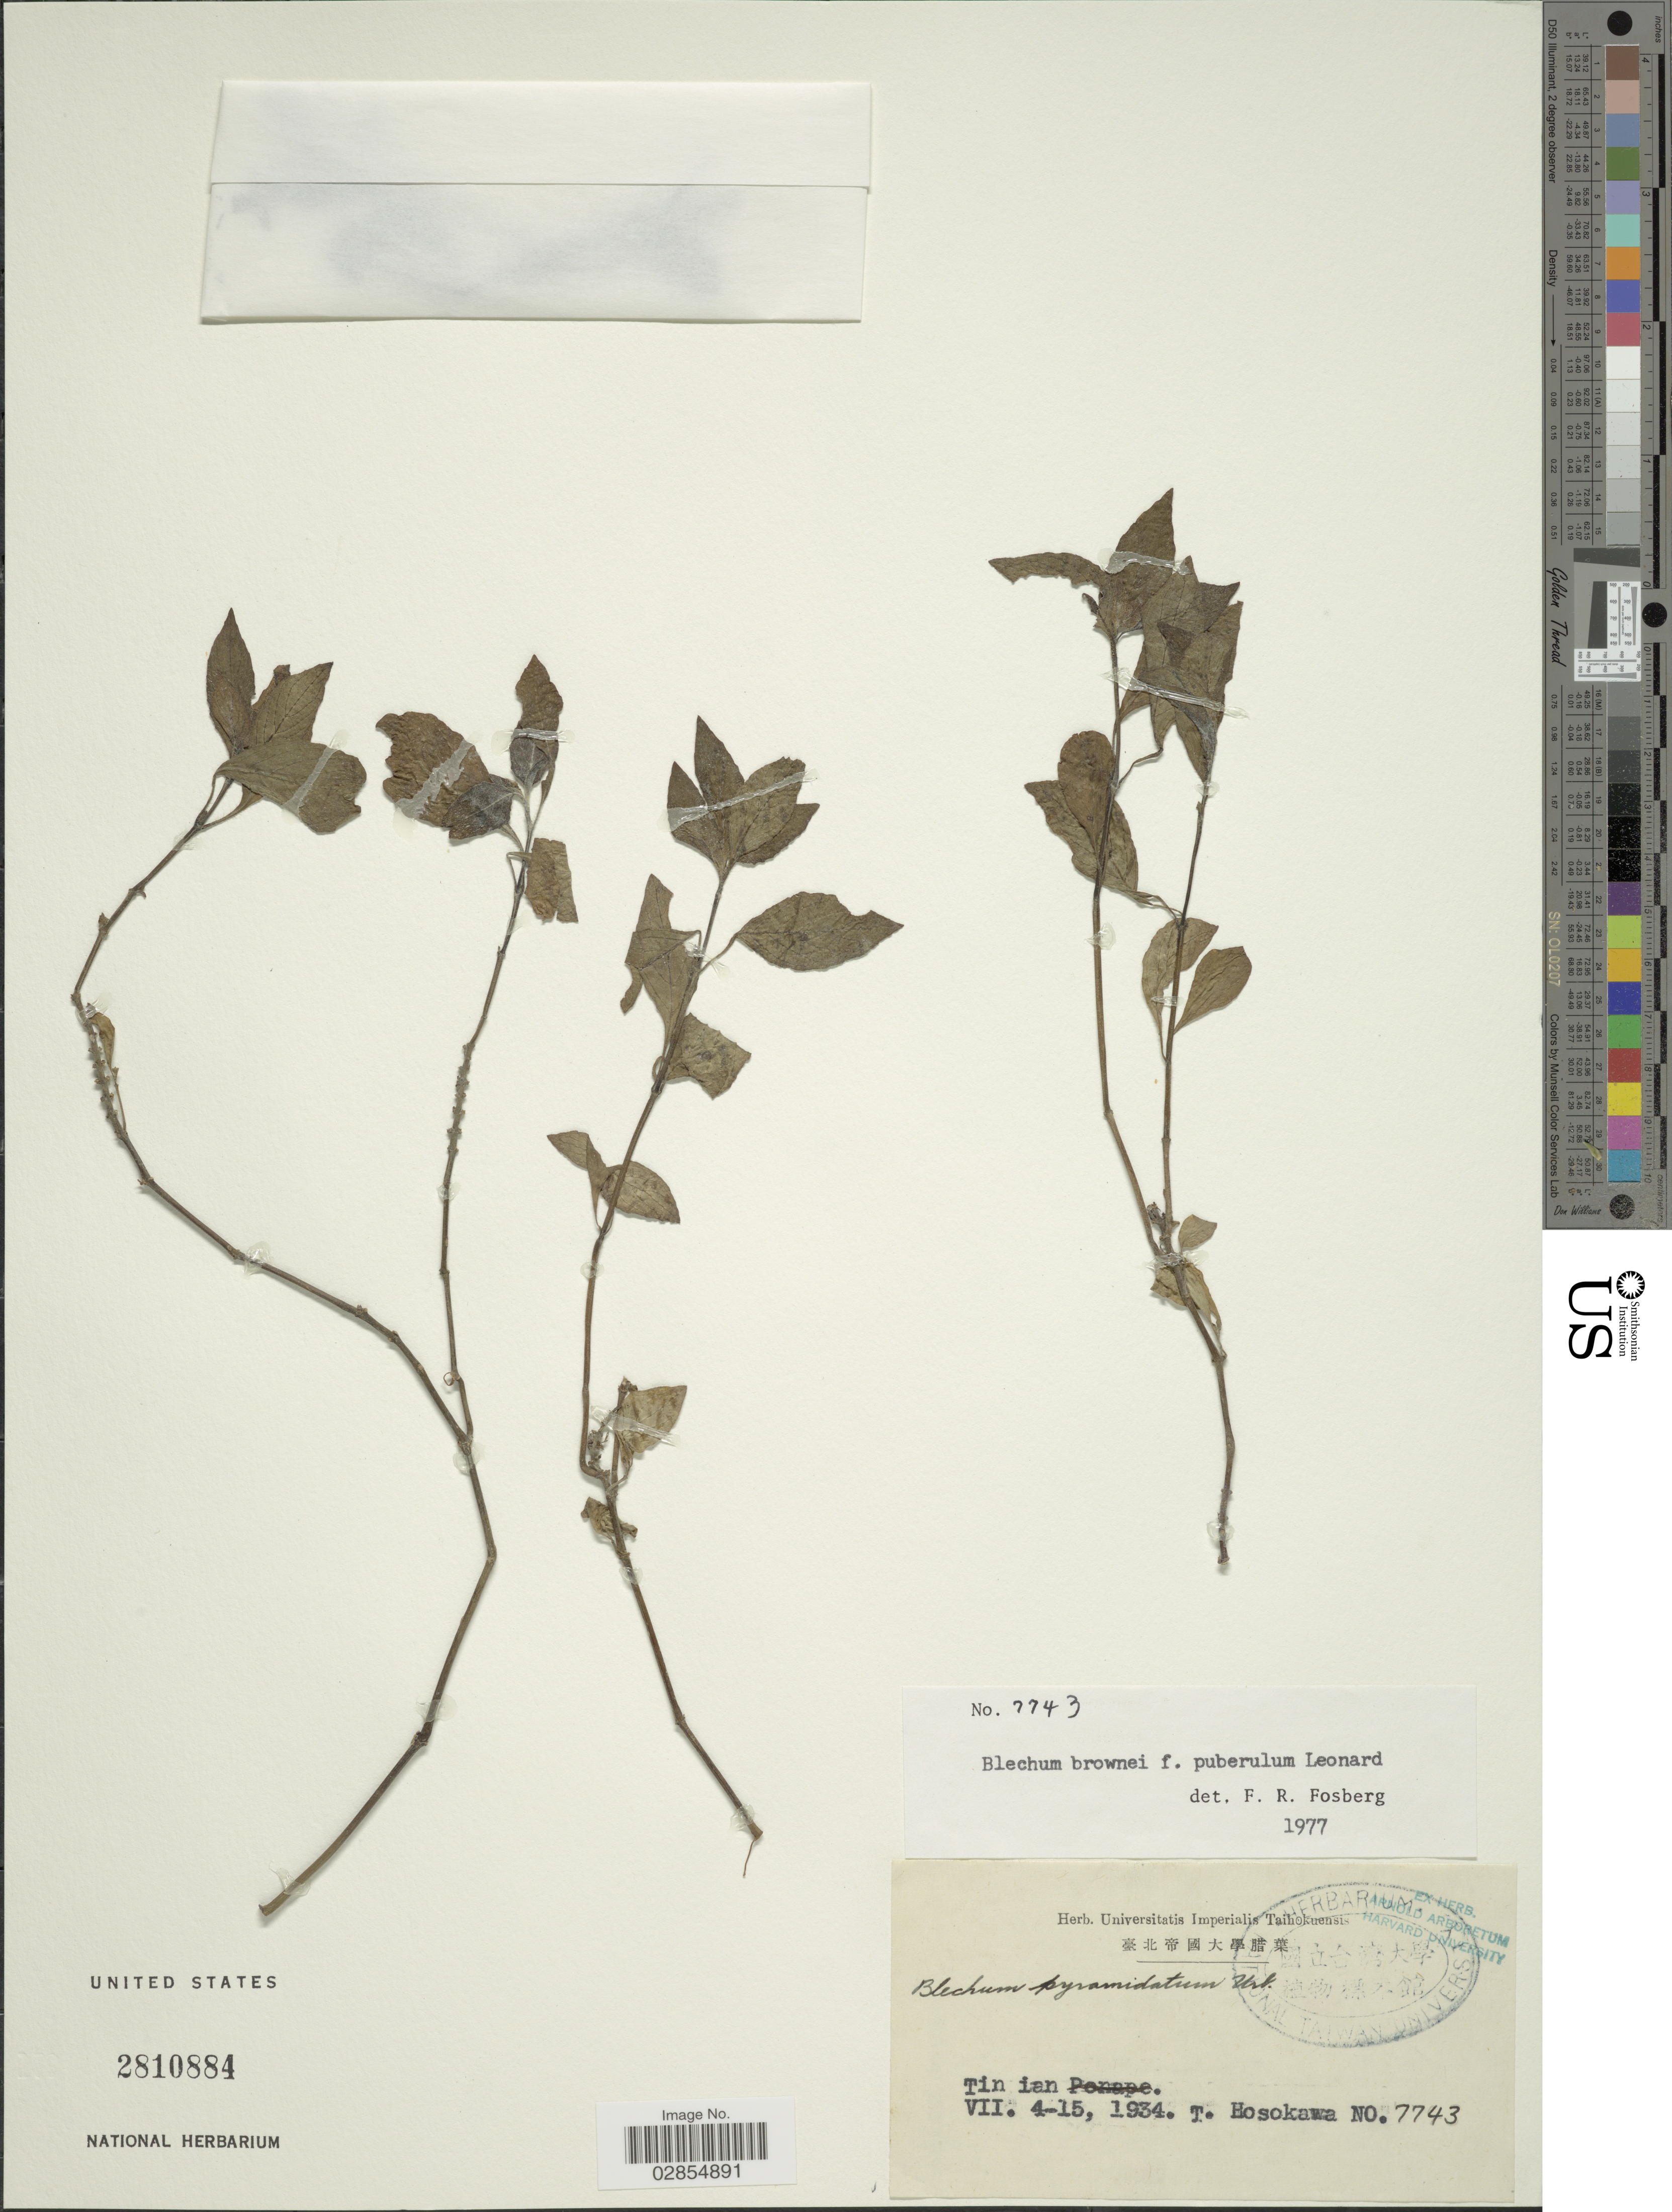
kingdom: Plantae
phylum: Tracheophyta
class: Magnoliopsida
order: Lamiales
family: Acanthaceae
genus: Blechum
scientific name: Blechum pyramidatum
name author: (Lam.) Urb.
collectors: T. Hosokawa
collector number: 7743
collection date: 1934-07-04/1934-07-15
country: Northern Mariana Islands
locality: Tin ian.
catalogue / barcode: US 2810884